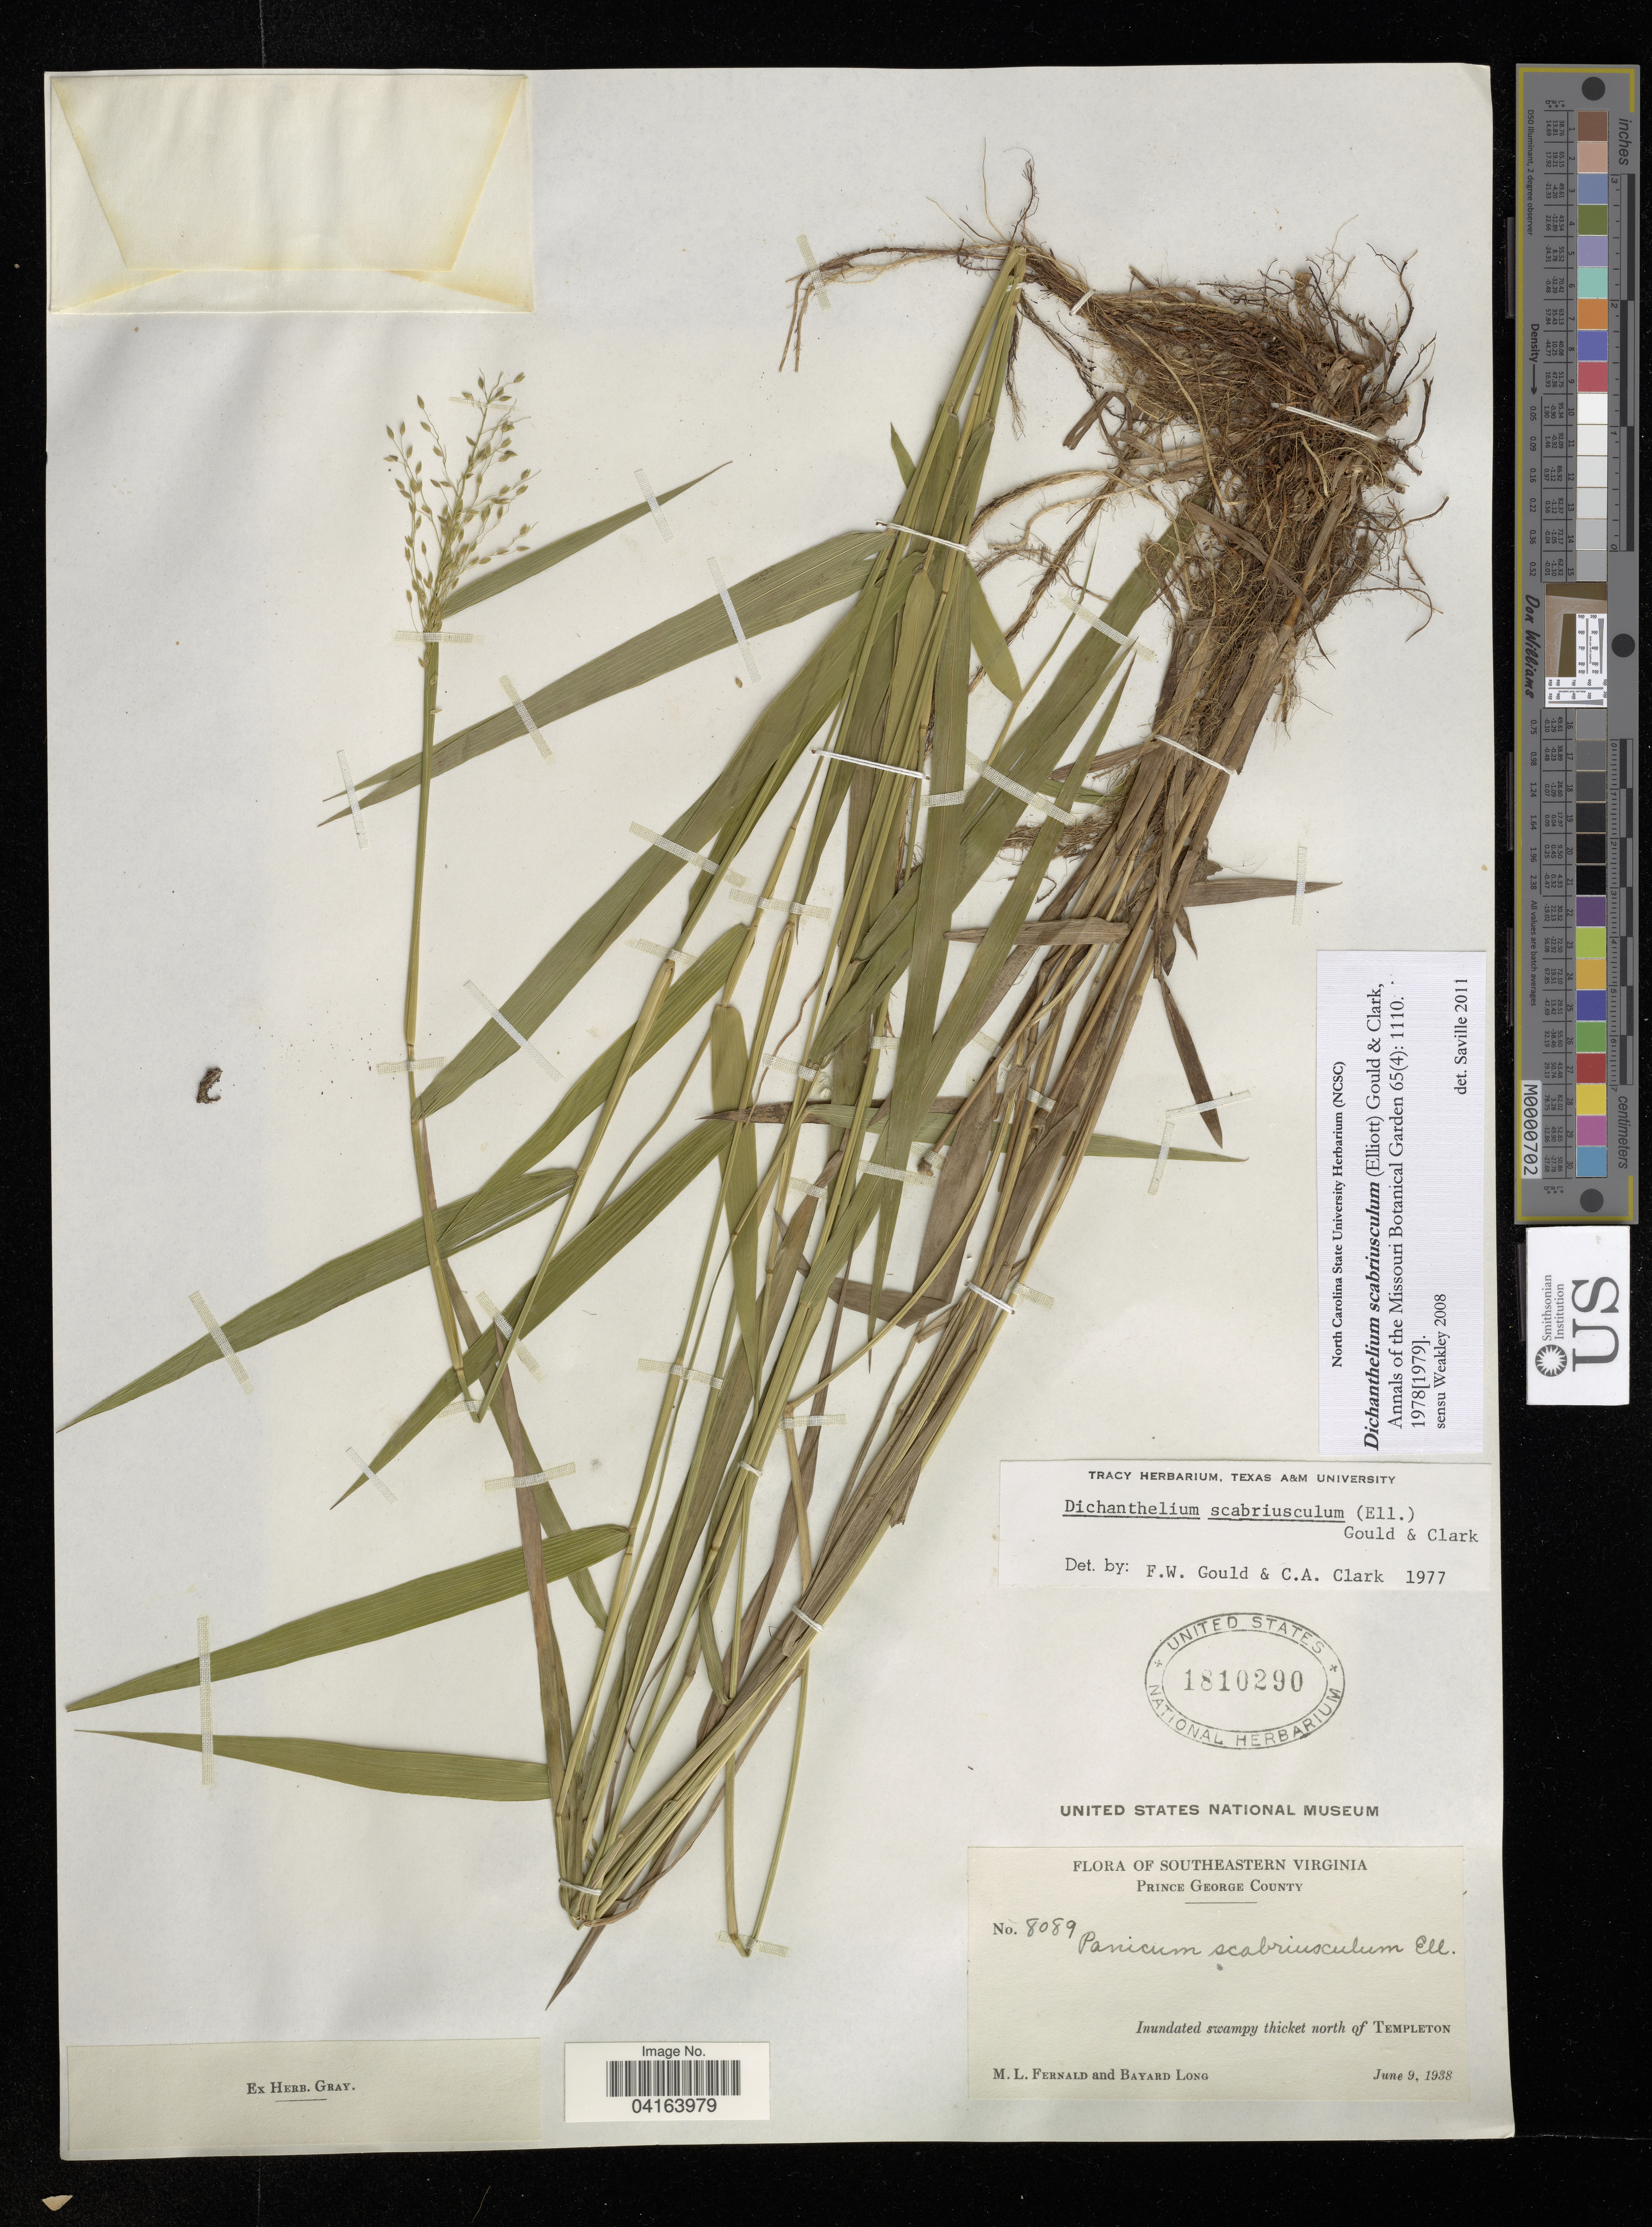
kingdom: Plantae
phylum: Tracheophyta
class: Liliopsida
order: Poales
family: Poaceae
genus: Dichanthelium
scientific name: Dichanthelium scabriusculum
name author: (Elliott) Gould & C.A. Clark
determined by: Saville, A. C., (NCSC), North Carolina State University (UNITED STATES)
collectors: M. L. Fernald & B. Long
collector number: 8089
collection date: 1938-06-09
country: United States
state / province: Virginia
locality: Southeastern Virginia. Prince George County. Inundated swampy thicket north of Templeton.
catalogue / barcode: US 1810290